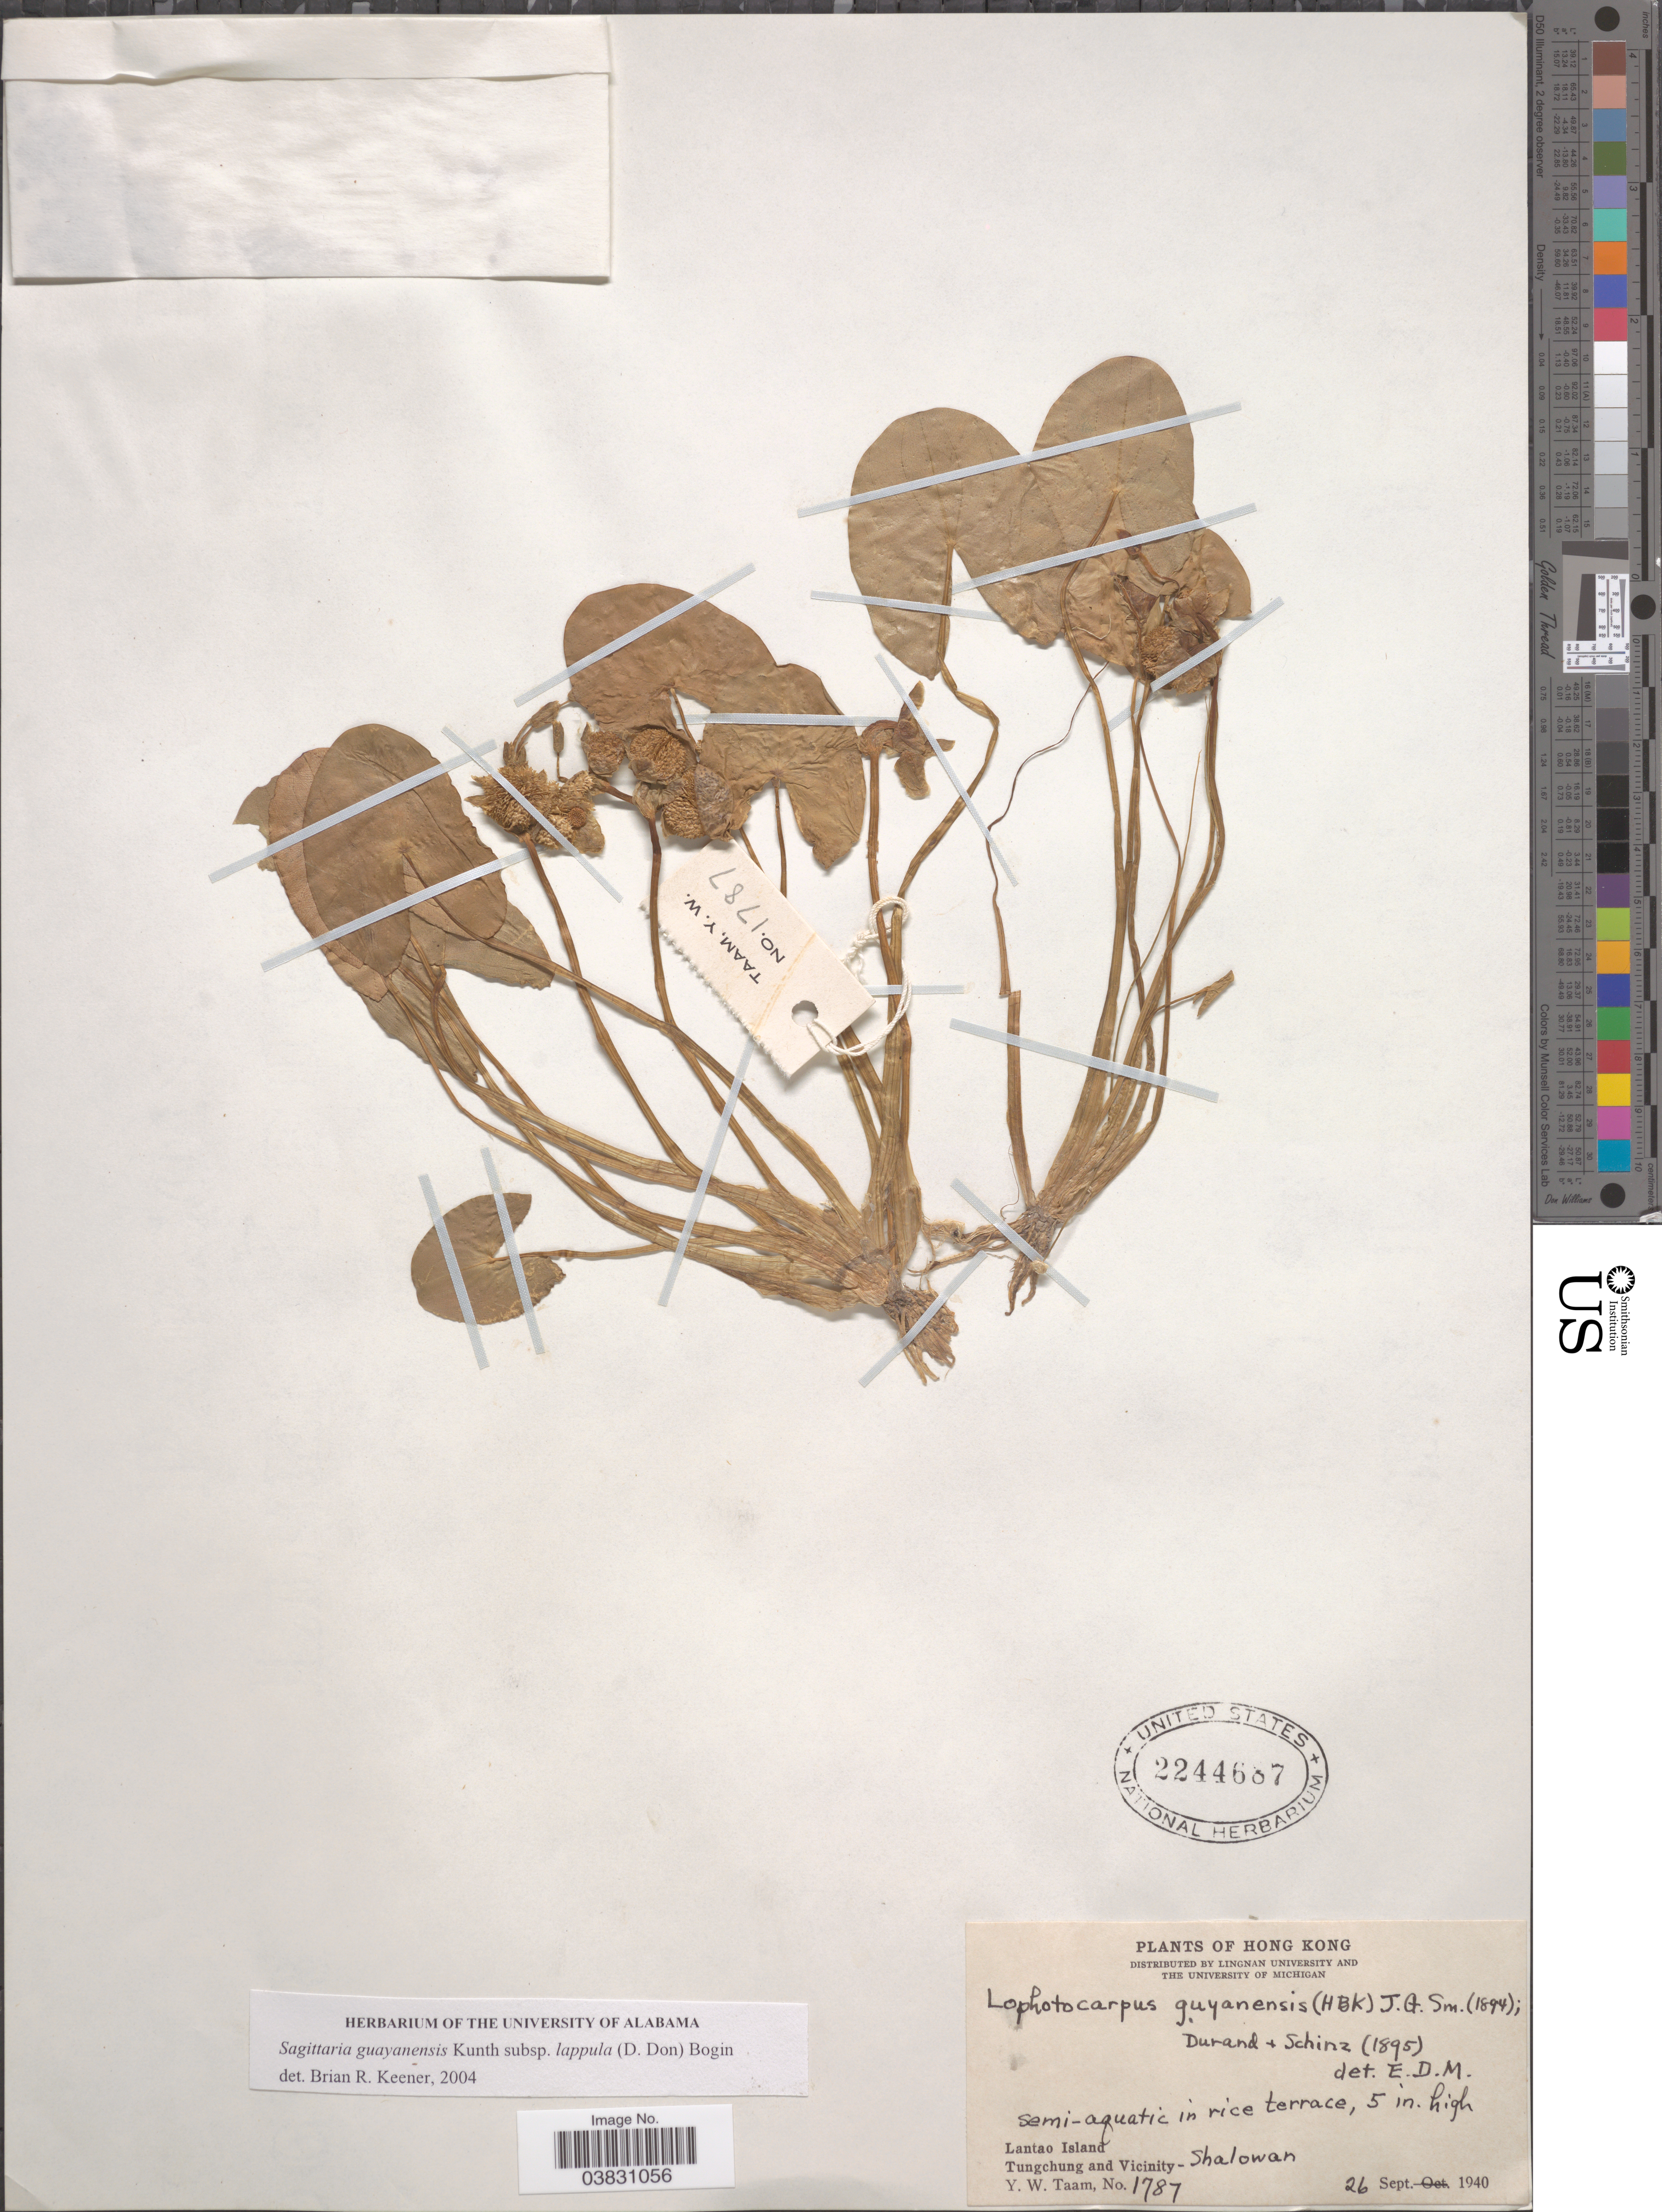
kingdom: Plantae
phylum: Tracheophyta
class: Liliopsida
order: Alismatales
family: Alismataceae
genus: Sagittaria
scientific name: Sagittaria guayanensis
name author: Kunth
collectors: Y. W. Taam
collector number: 1787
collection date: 1940-09-26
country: China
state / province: Hong Kong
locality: Lantao Island. Tungchung and vicinity-Shalowan.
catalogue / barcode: US 2244687